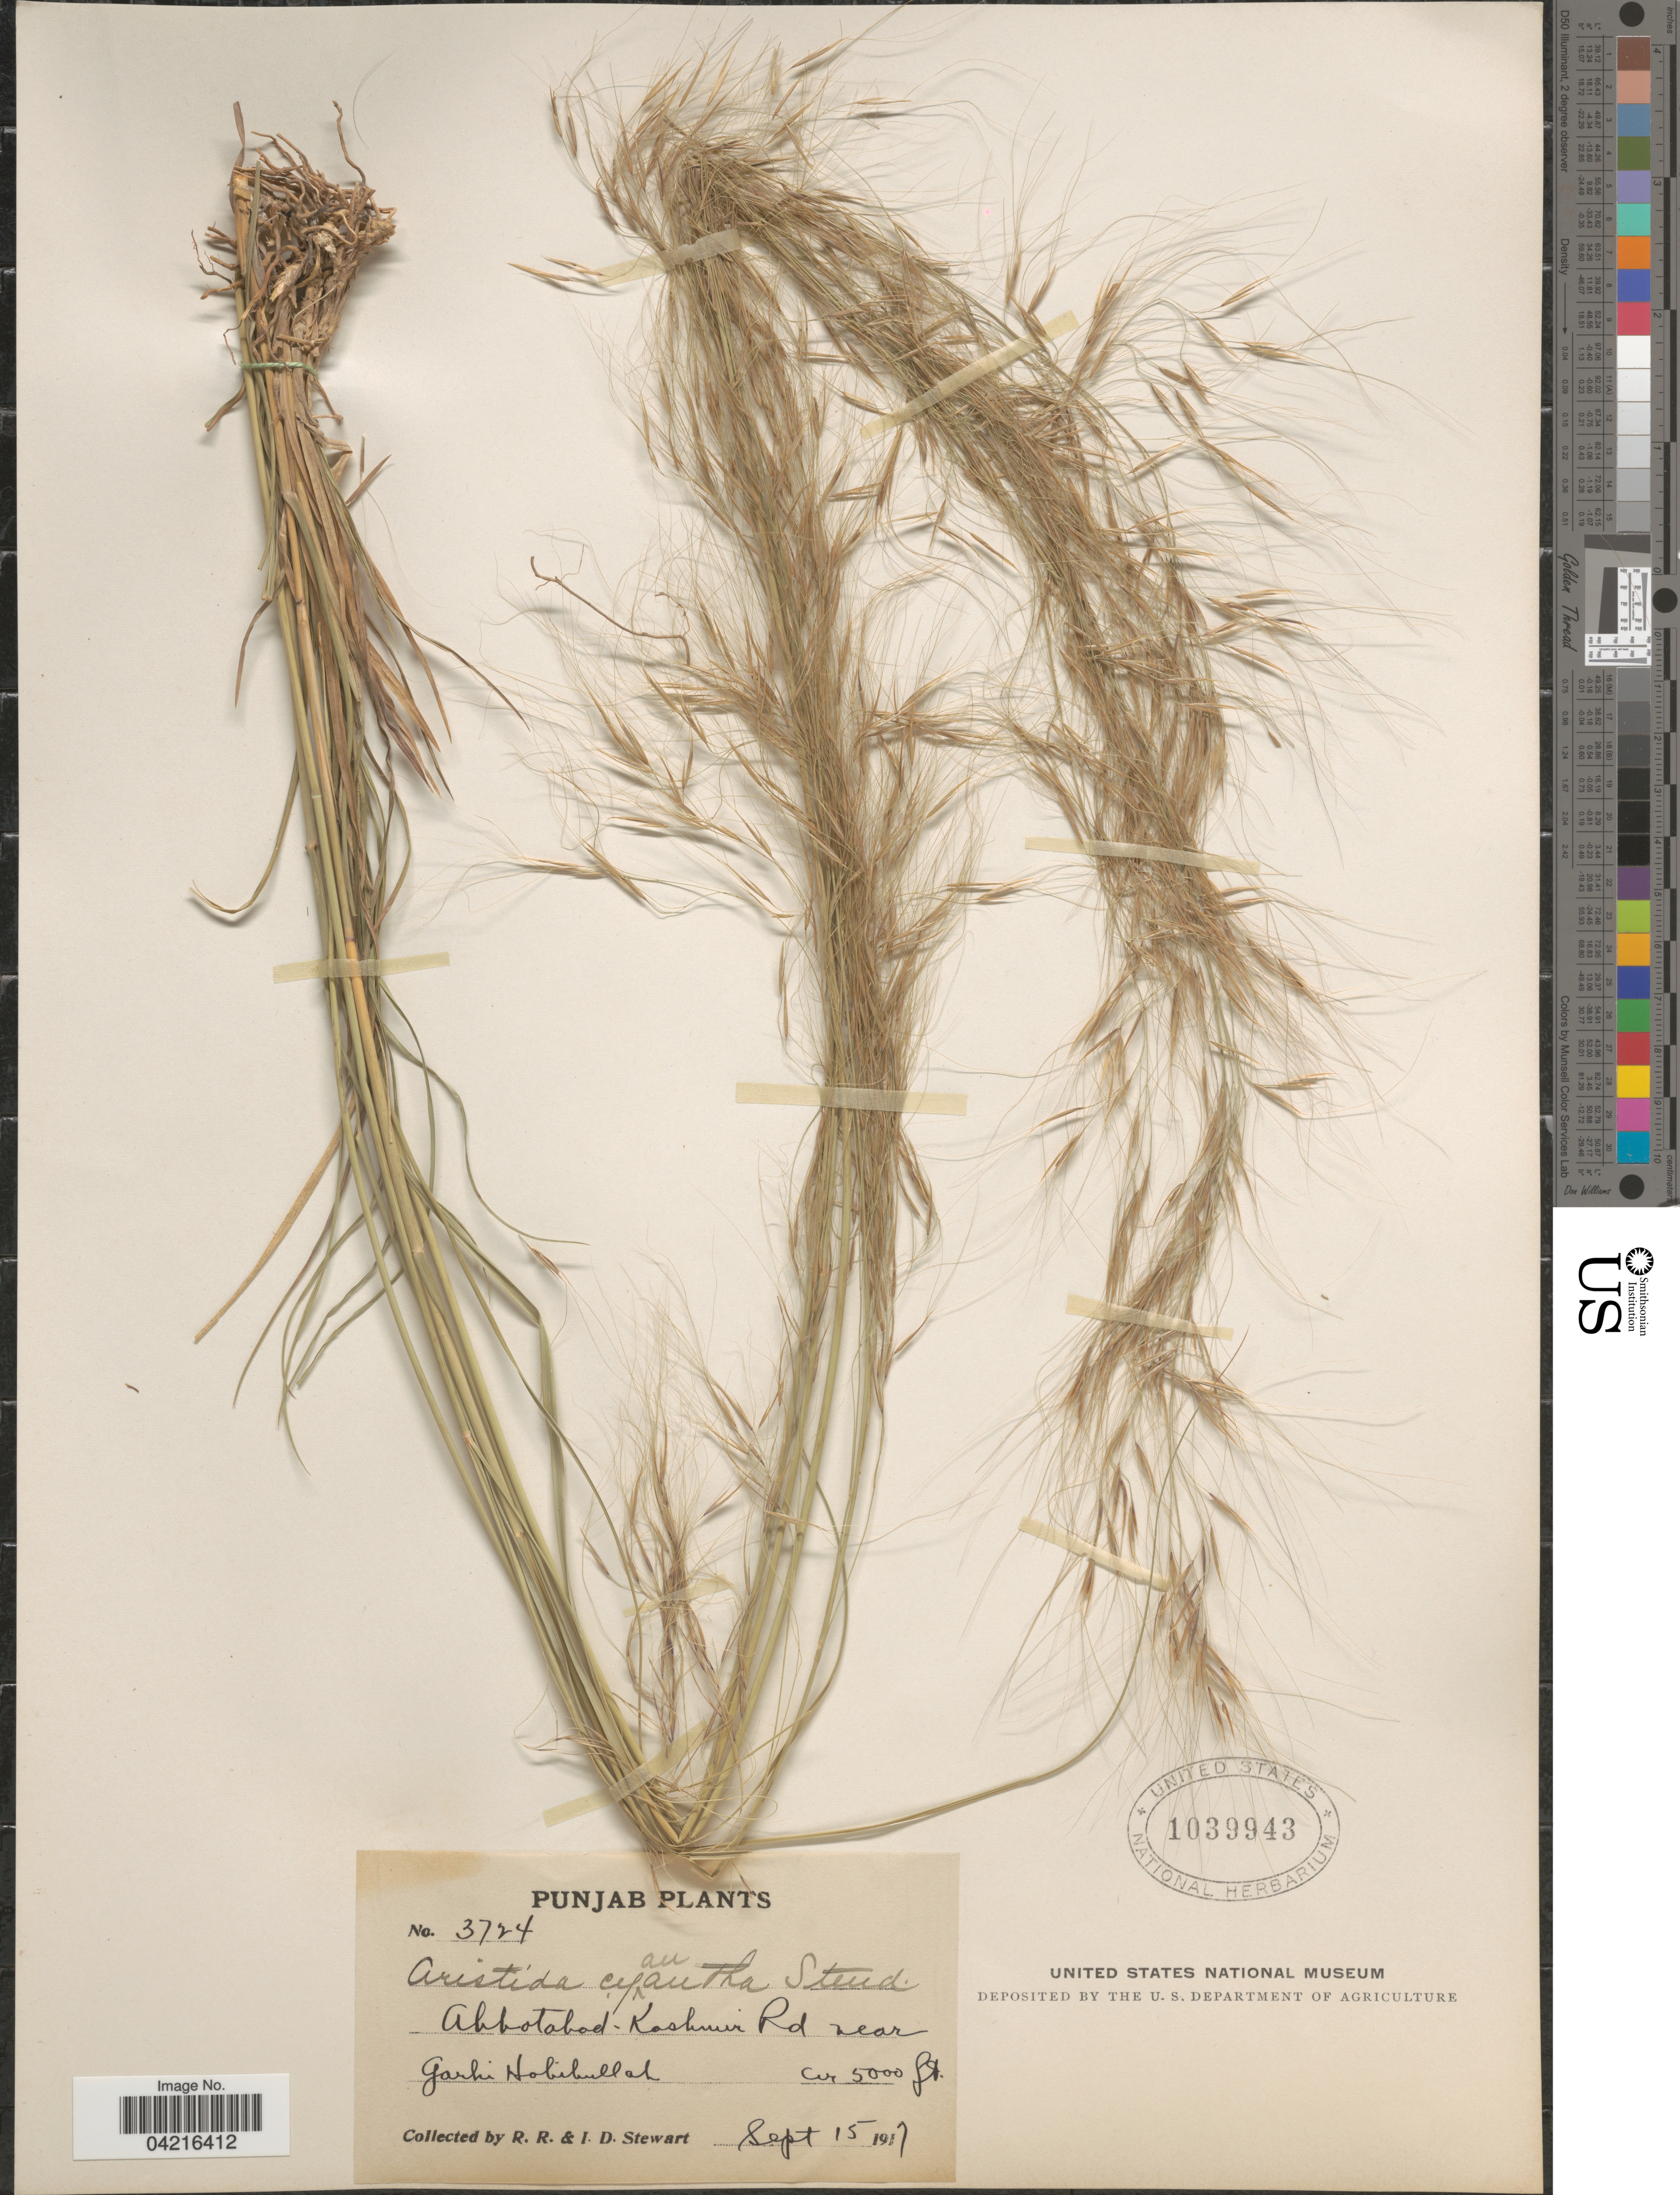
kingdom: Plantae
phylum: Tracheophyta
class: Liliopsida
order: Poales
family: Poaceae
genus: Aristida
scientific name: Aristida cyanantha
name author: Nees ex Steud.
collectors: R. Stewart & I. Stewart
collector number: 3724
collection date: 1917-09-15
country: India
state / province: Jammu and Kashmir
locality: Punjab. Abbotabad. Kashmir Rd near Garhi Hobibullah.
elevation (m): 1524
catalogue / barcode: US 1039943